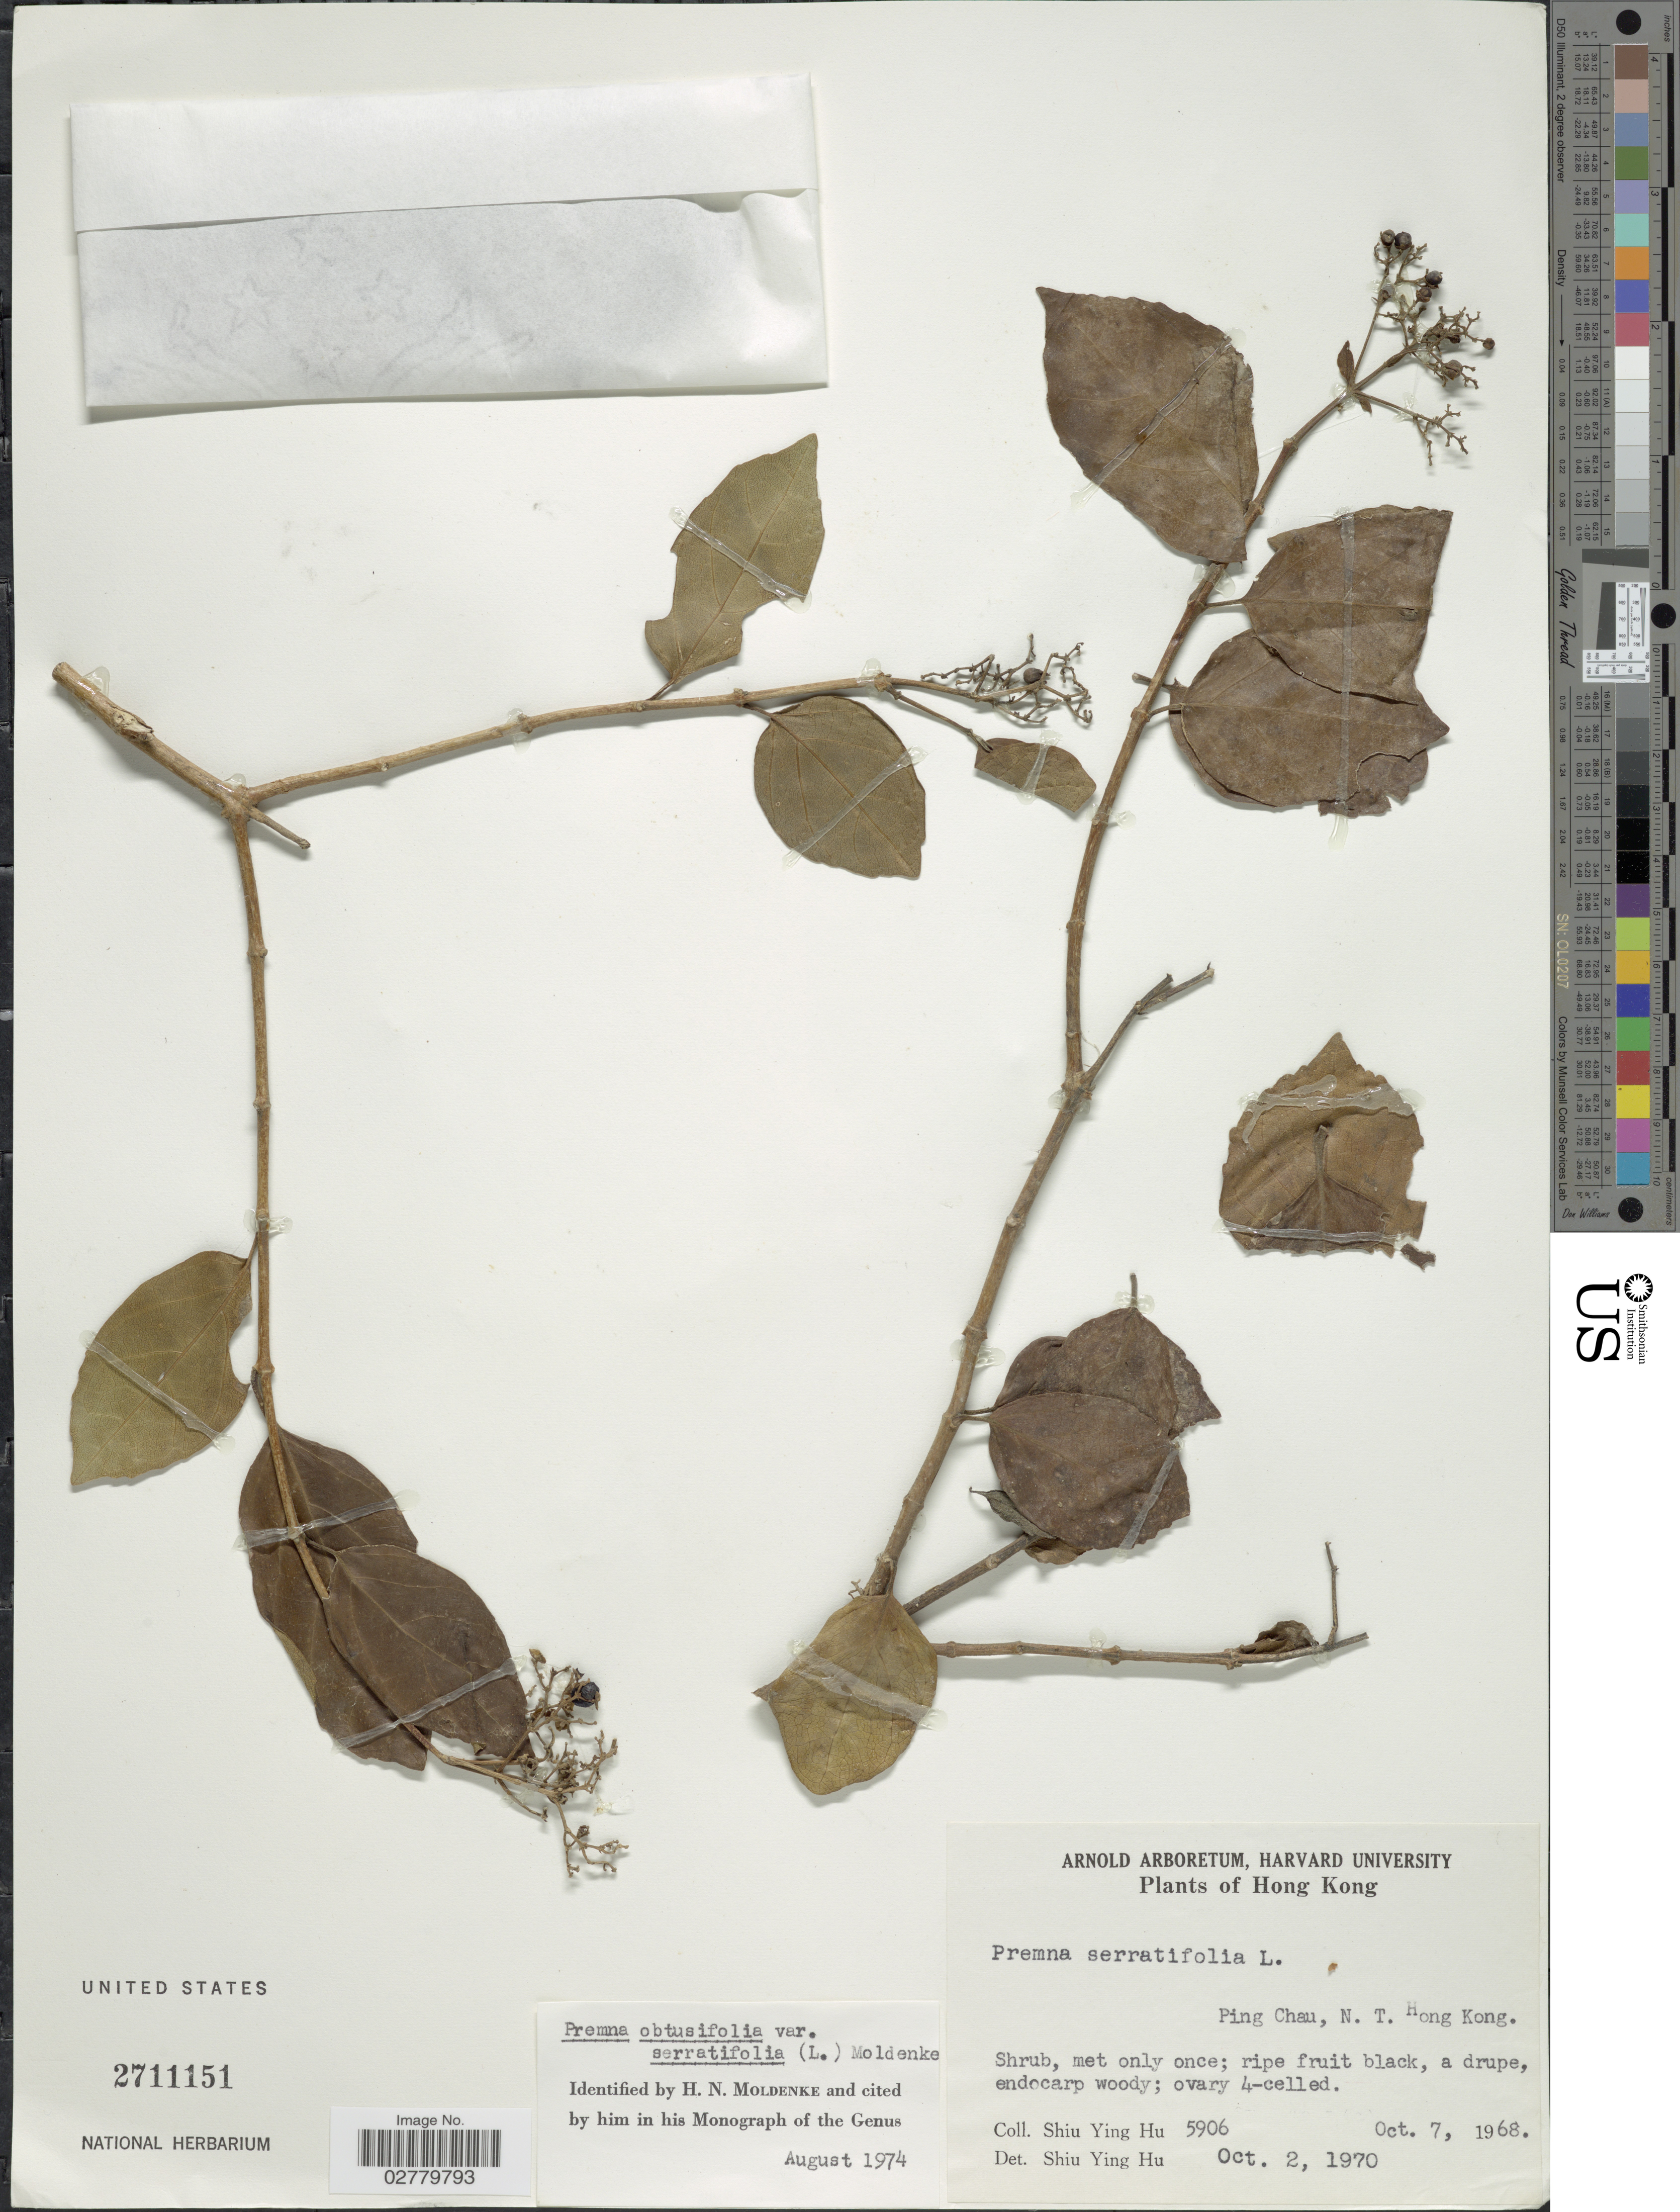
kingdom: Plantae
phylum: Tracheophyta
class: Magnoliopsida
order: Lamiales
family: Lamiaceae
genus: Premna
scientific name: Premna obtusifolia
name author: R. Br.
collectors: S. Y. Hu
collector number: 5906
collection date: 1968-10-07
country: China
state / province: Hong Kong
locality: Ping Chau, N.T. Hong Kong.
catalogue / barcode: US 2711151